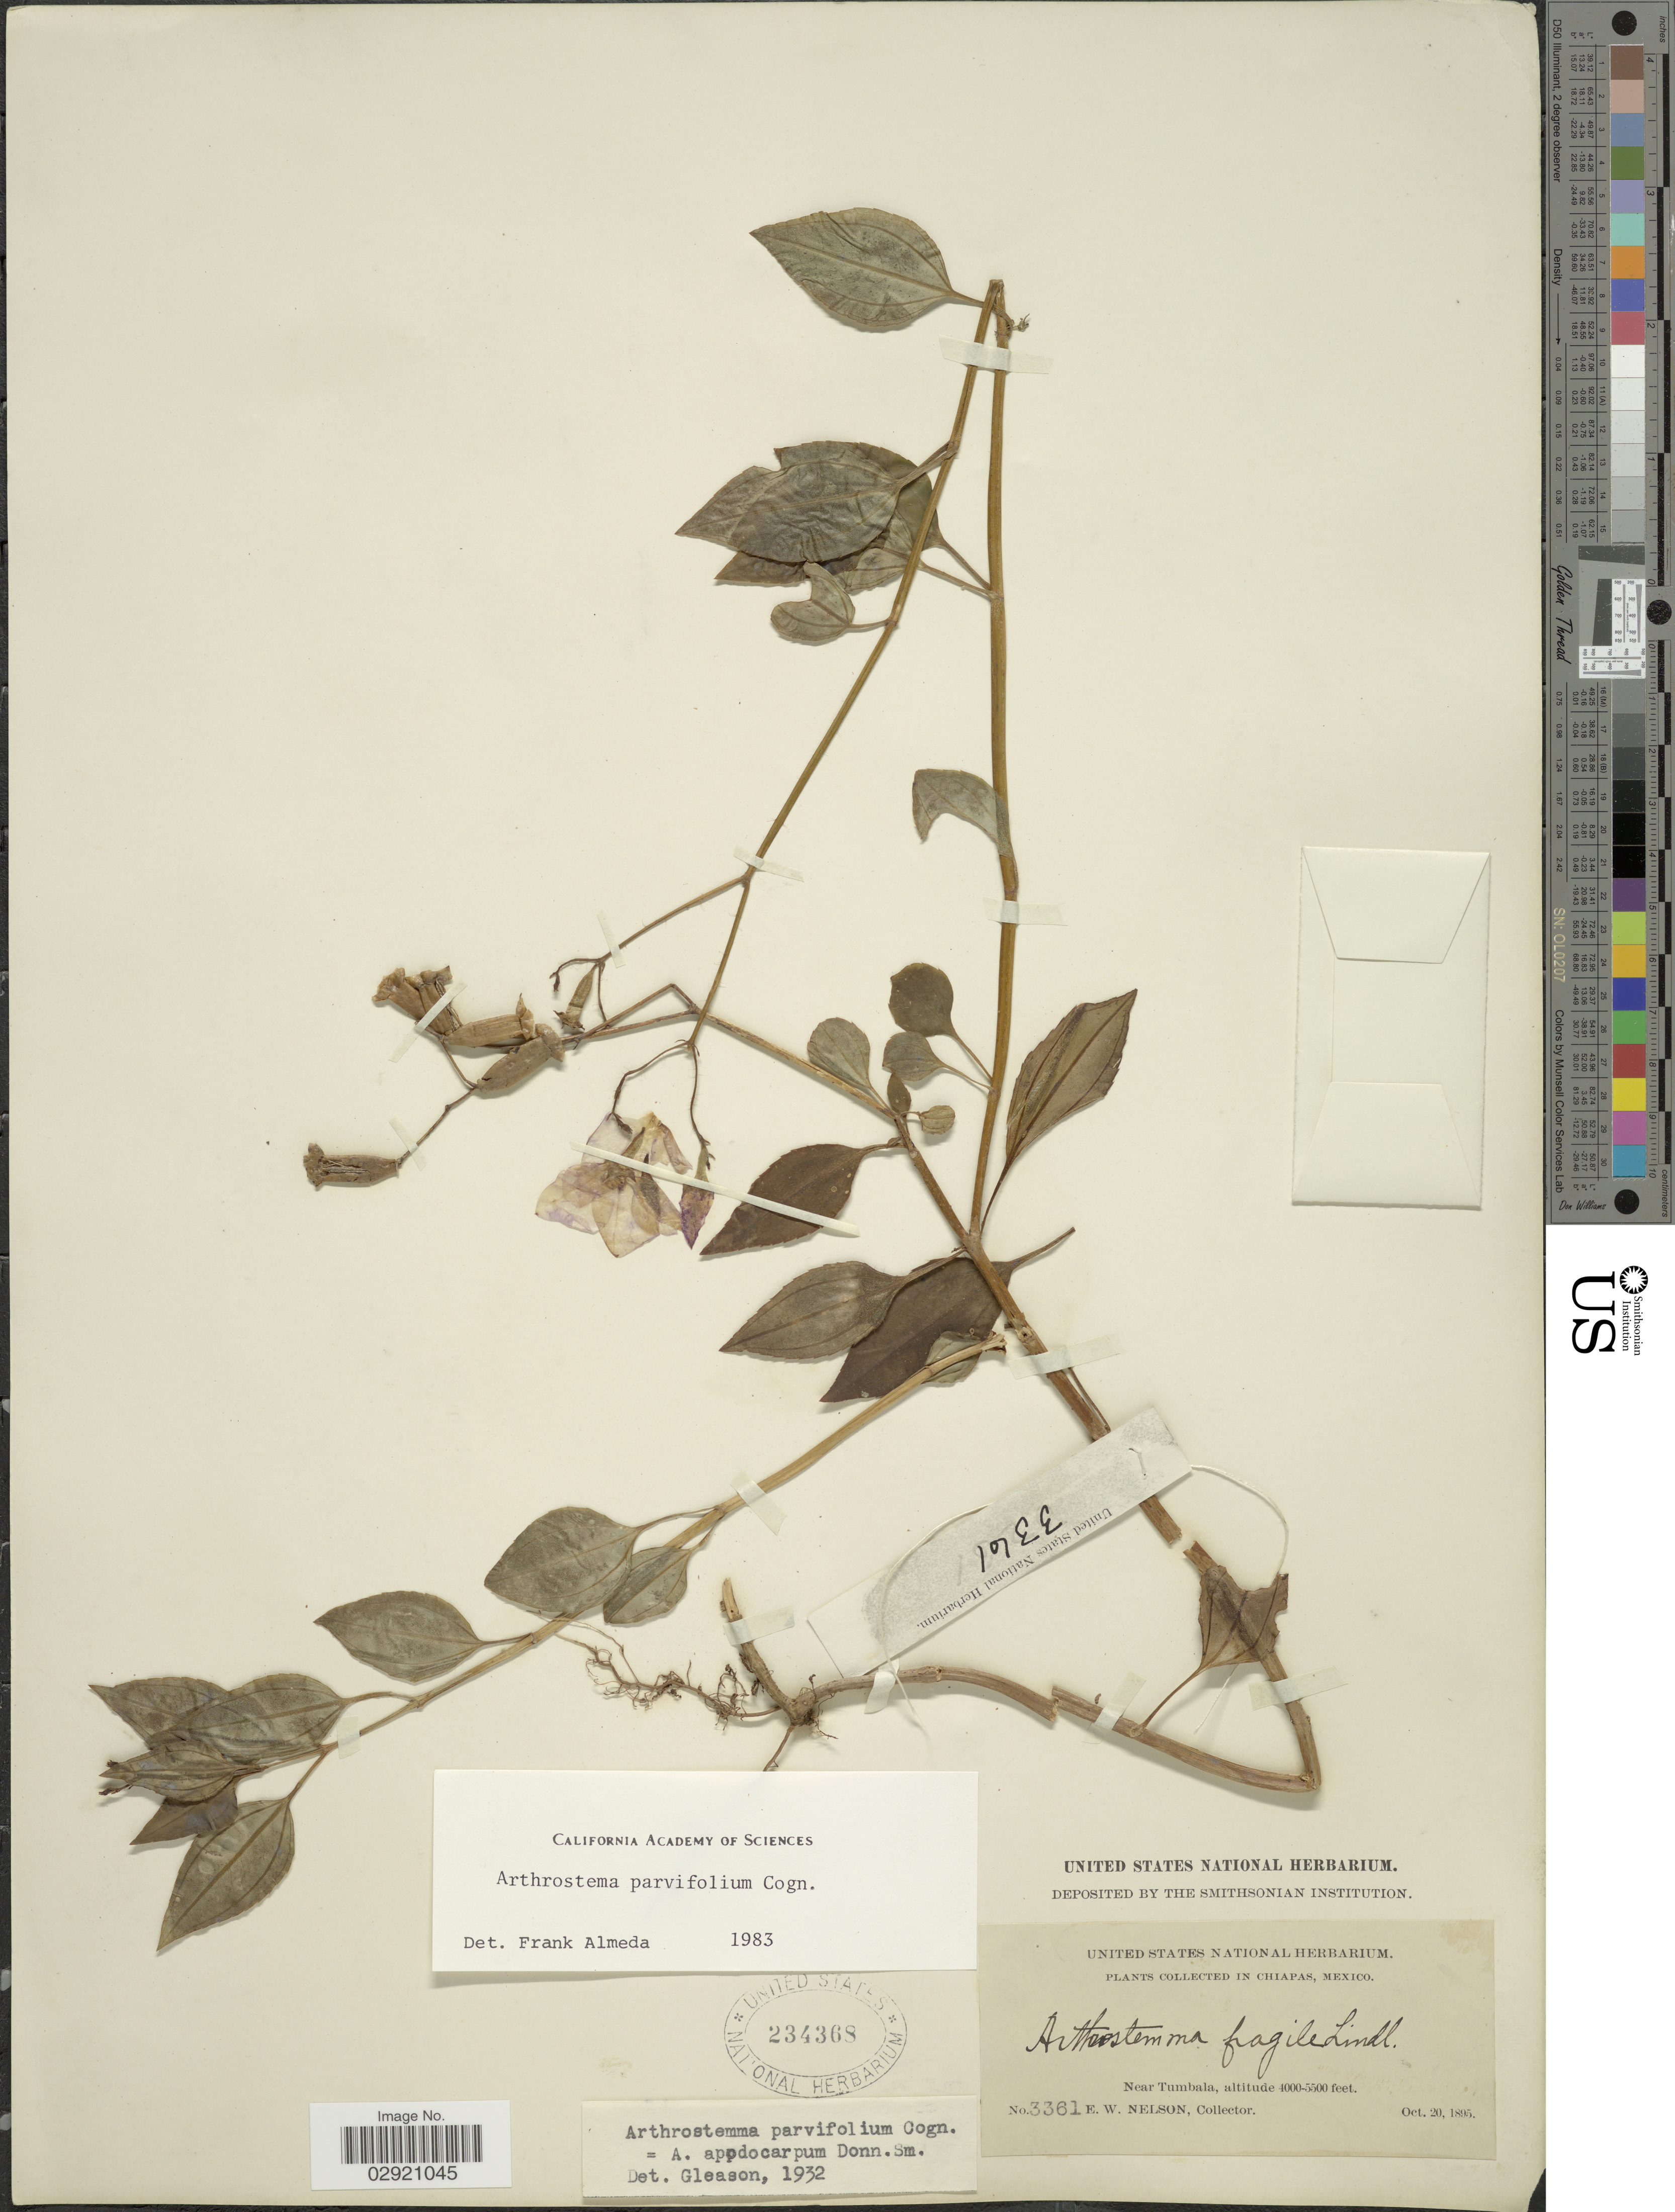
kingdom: Plantae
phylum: Tracheophyta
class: Magnoliopsida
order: Myrtales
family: Melastomataceae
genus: Arthrostemma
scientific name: Arthrostemma parvifolium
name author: Cogn.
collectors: E. W. Nelson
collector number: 3361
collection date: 1895-10-20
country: Mexico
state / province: Chiapas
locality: Near Tumbala.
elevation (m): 1219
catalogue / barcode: US 234368